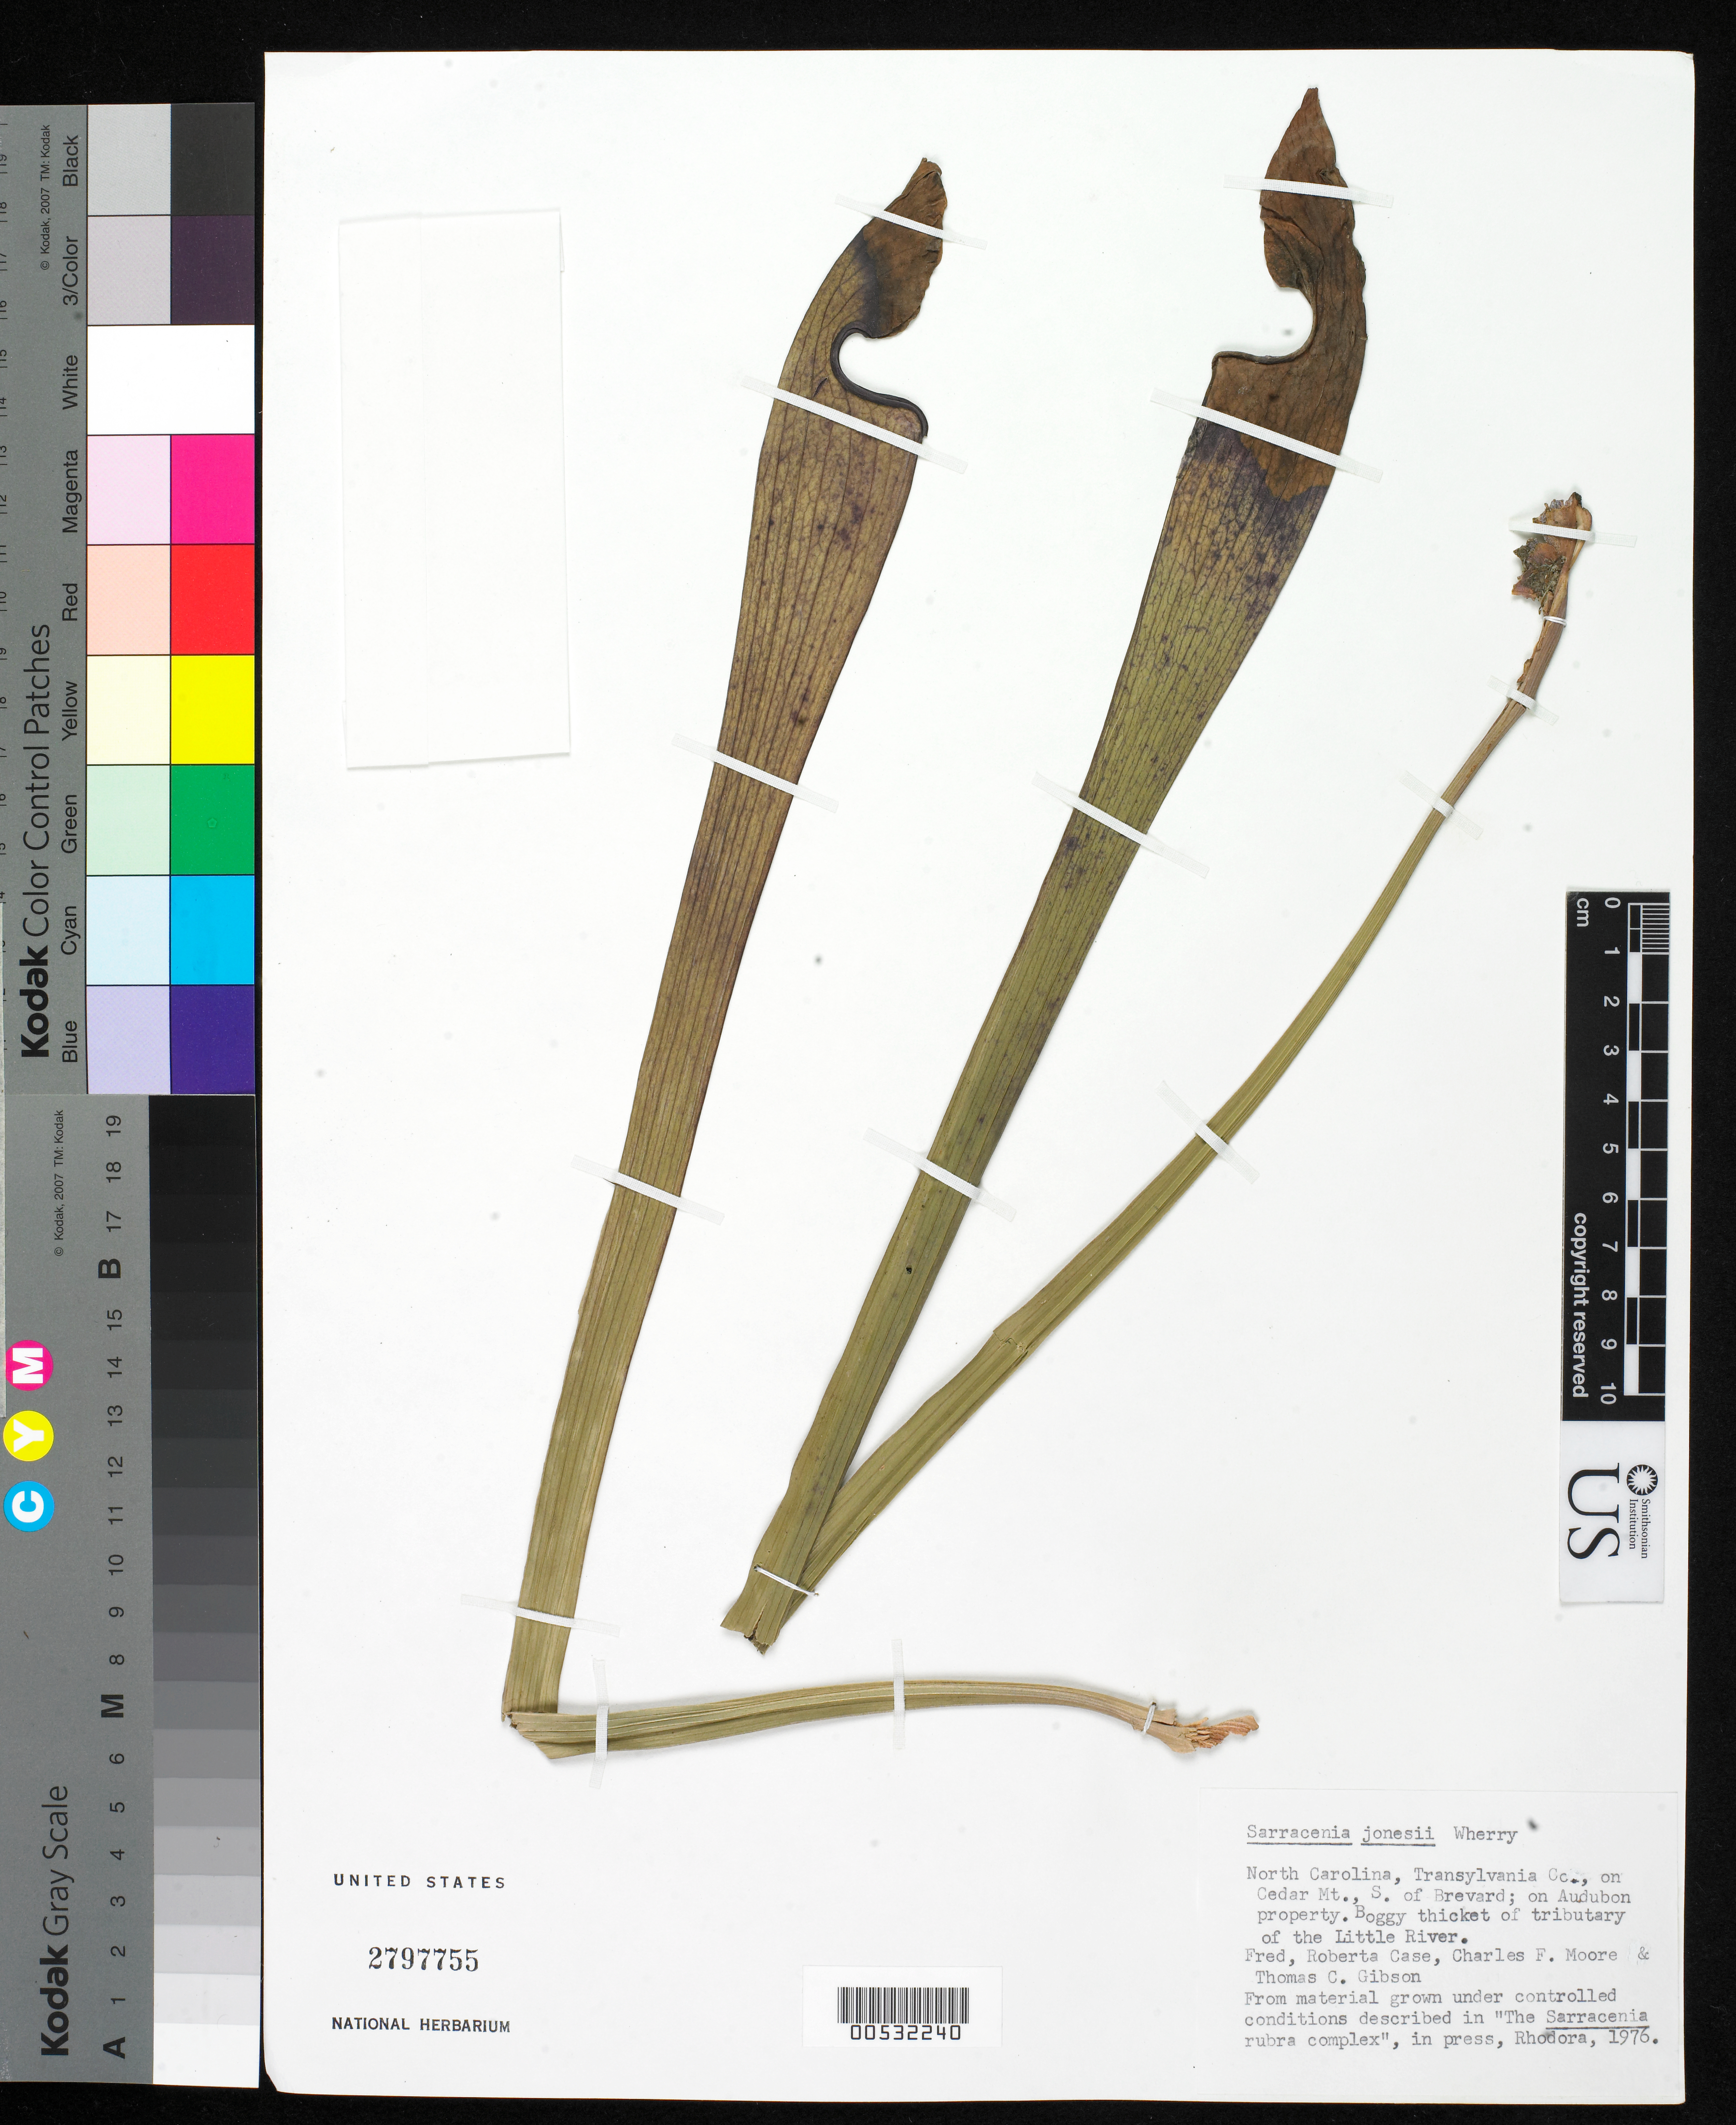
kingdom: Plantae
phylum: Tracheophyta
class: Magnoliopsida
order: Ericales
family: Sarraceniaceae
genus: Sarracenia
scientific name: Sarracenia jonesii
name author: Wherry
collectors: F. Case, R. Case, C. F. Moore & T. C. Gibson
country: United States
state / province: North Carolina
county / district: Transylvania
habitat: Boggy thicket of tributary of Little River.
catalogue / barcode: US 2797755